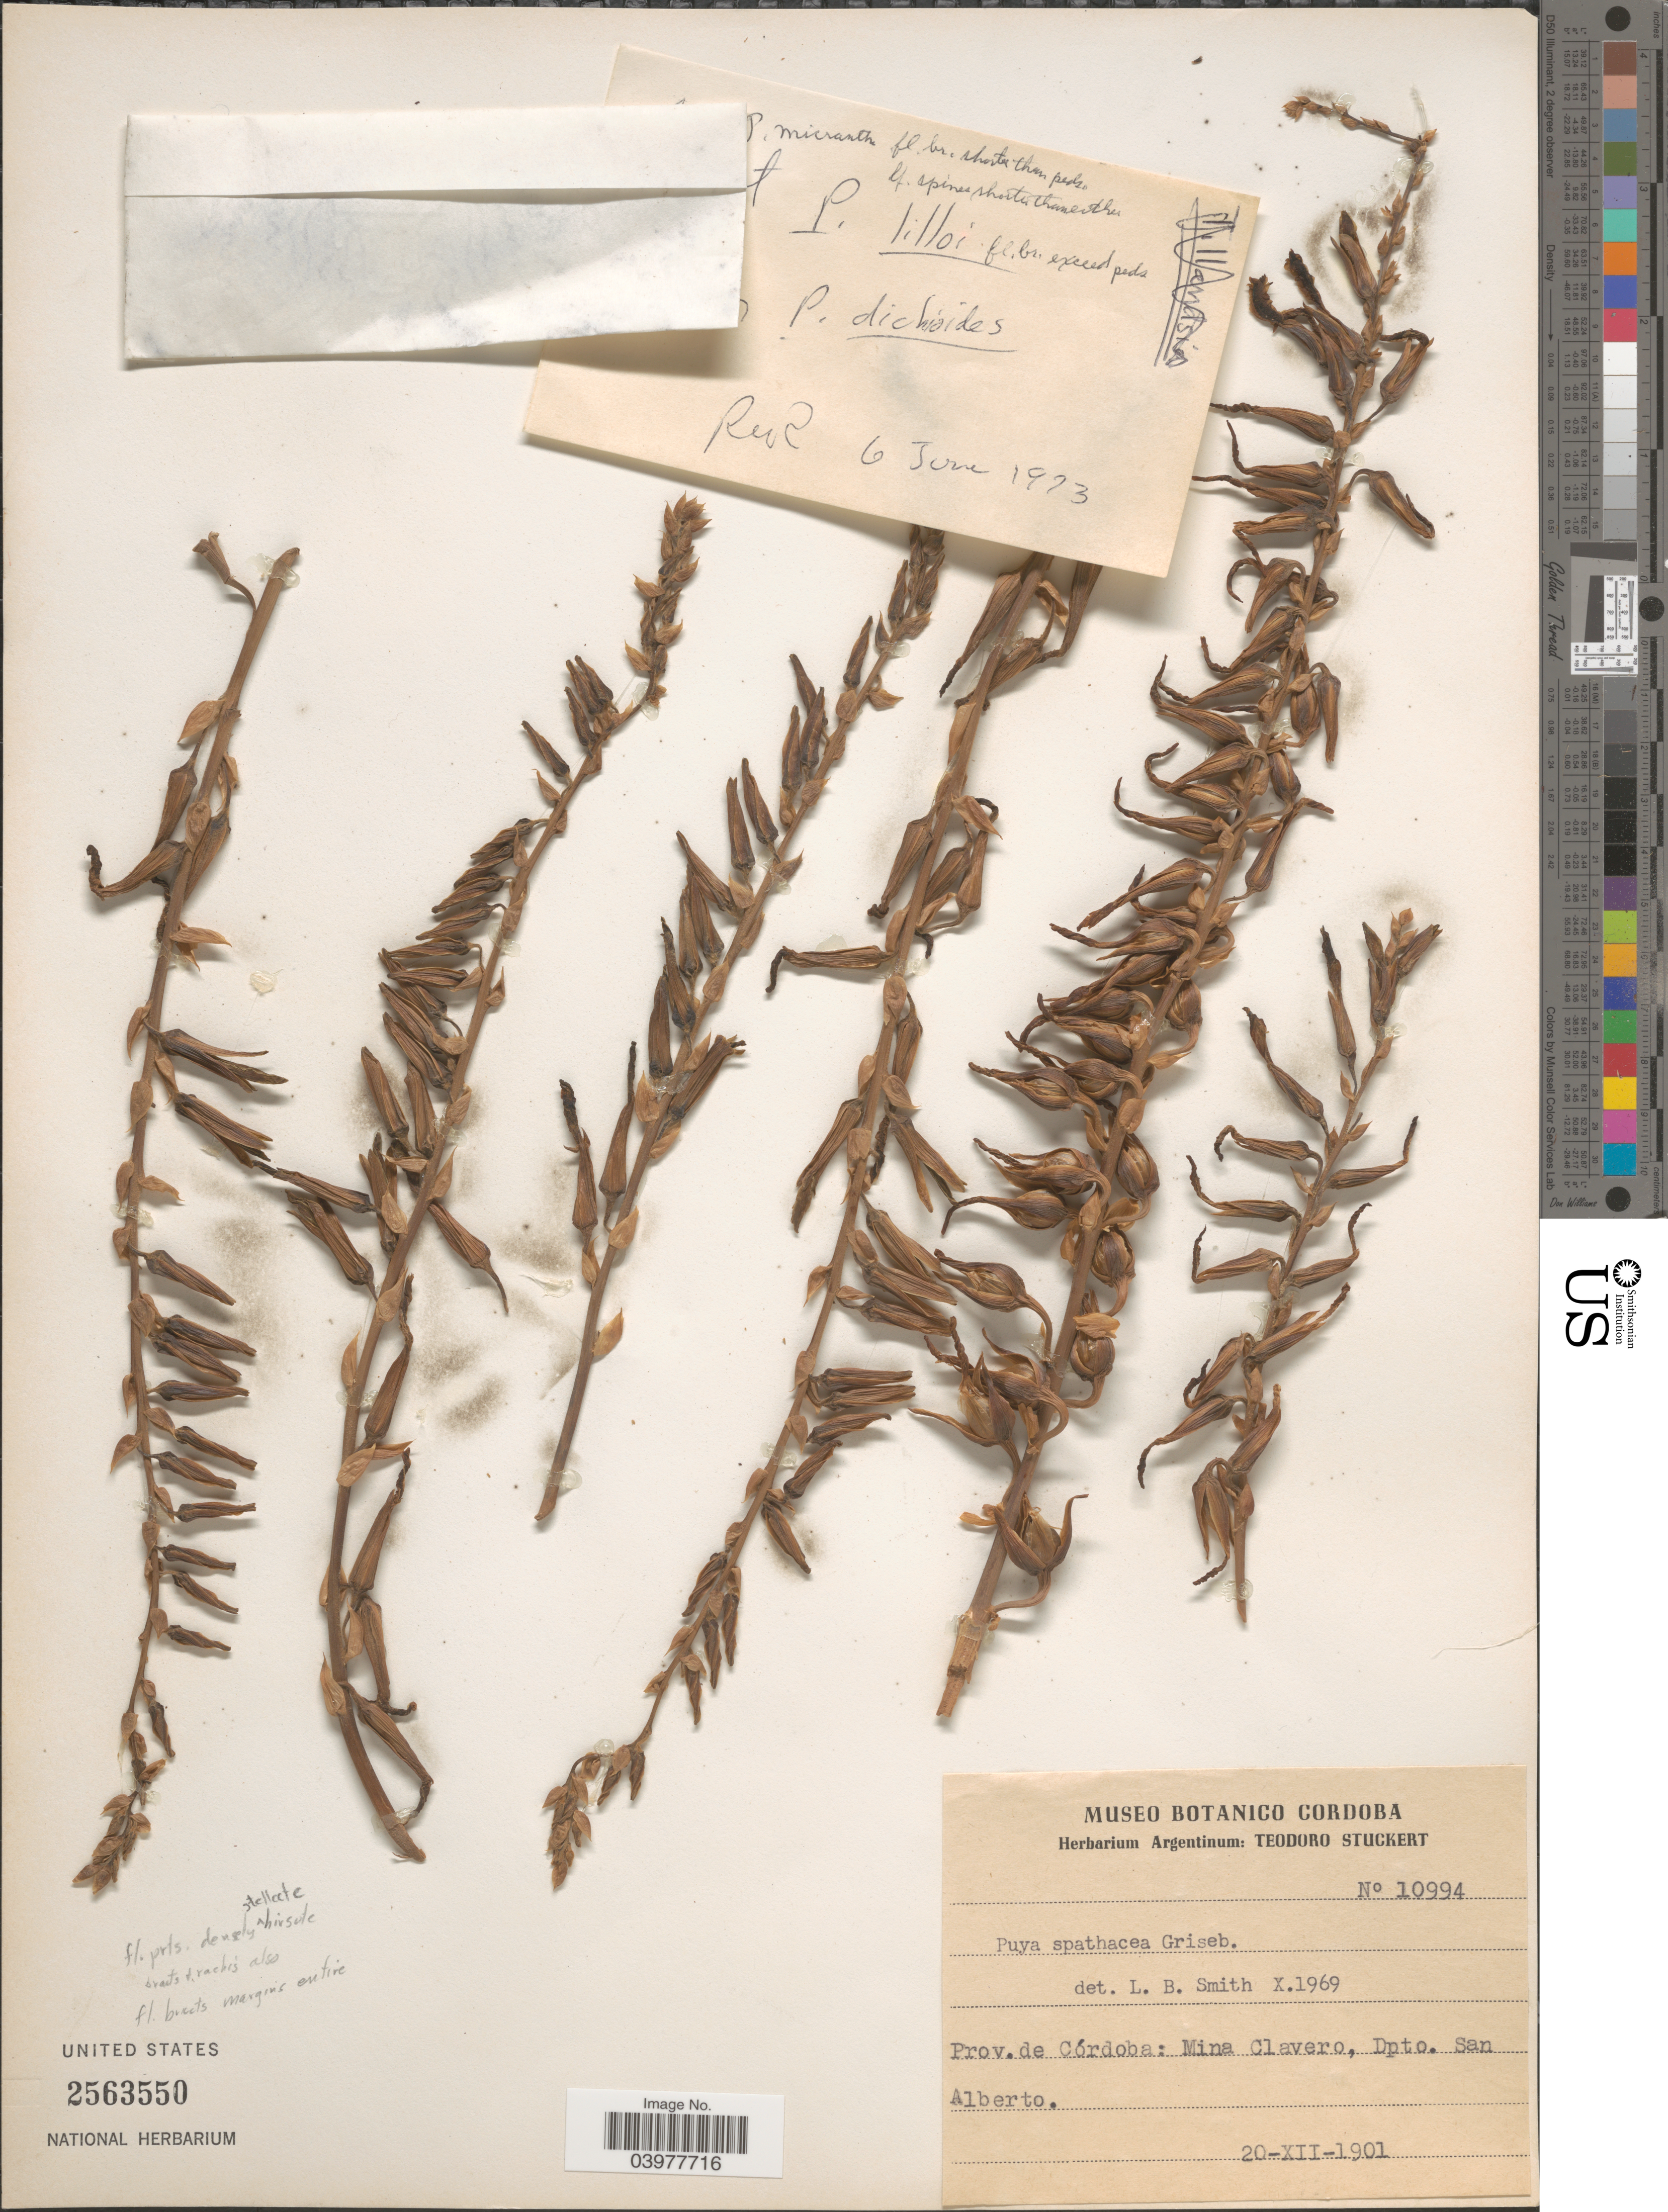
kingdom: Plantae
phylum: Tracheophyta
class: Liliopsida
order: Poales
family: Bromeliaceae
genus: Puya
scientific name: Puya sp.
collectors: T. Stuckert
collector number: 10994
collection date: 1901-07-20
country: Colombia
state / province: Córdoba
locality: Prov. de Córdoba: Mina Clavero, Dpto. San Alberto.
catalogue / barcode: US 2563550